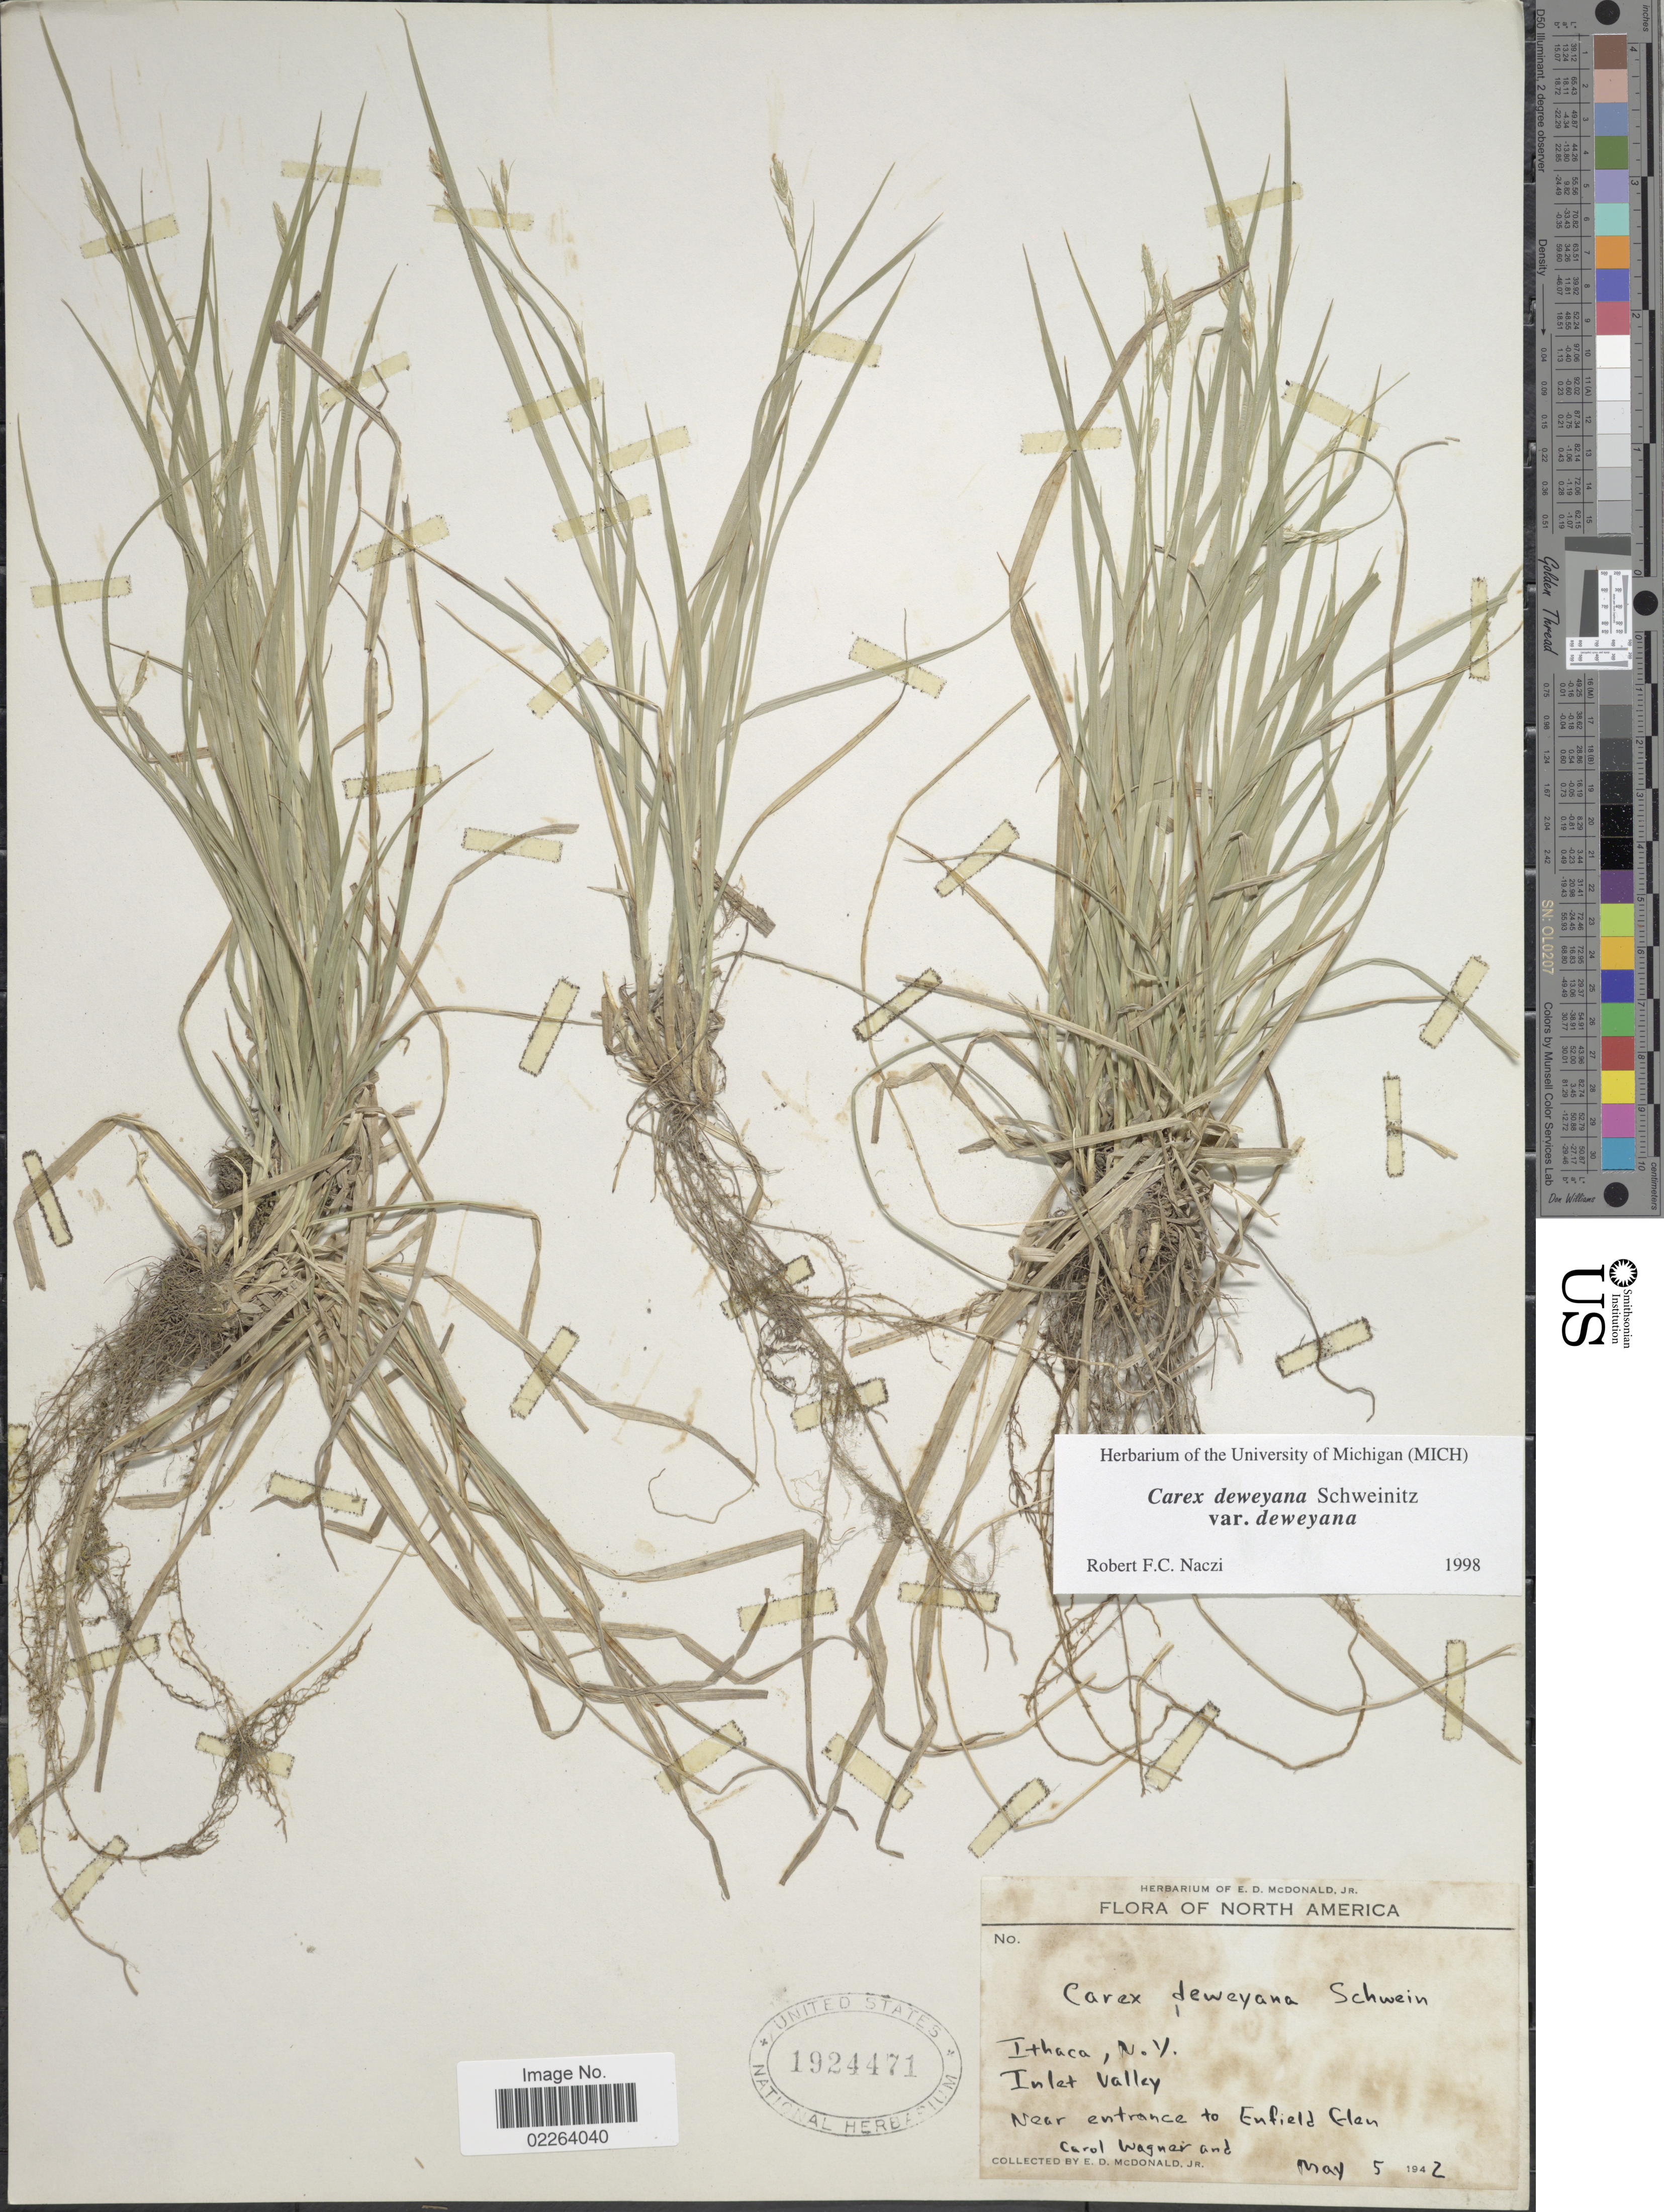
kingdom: Plantae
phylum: Tracheophyta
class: Liliopsida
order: Poales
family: Cyperaceae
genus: Carex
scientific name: Carex deweyana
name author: Schwein.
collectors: C. Wagner & E. D. McDonald Jr.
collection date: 1942-05-05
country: United States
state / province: New York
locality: Ithaca, Inlet Valley, near entrance to Enfield Glen.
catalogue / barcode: US 1924471